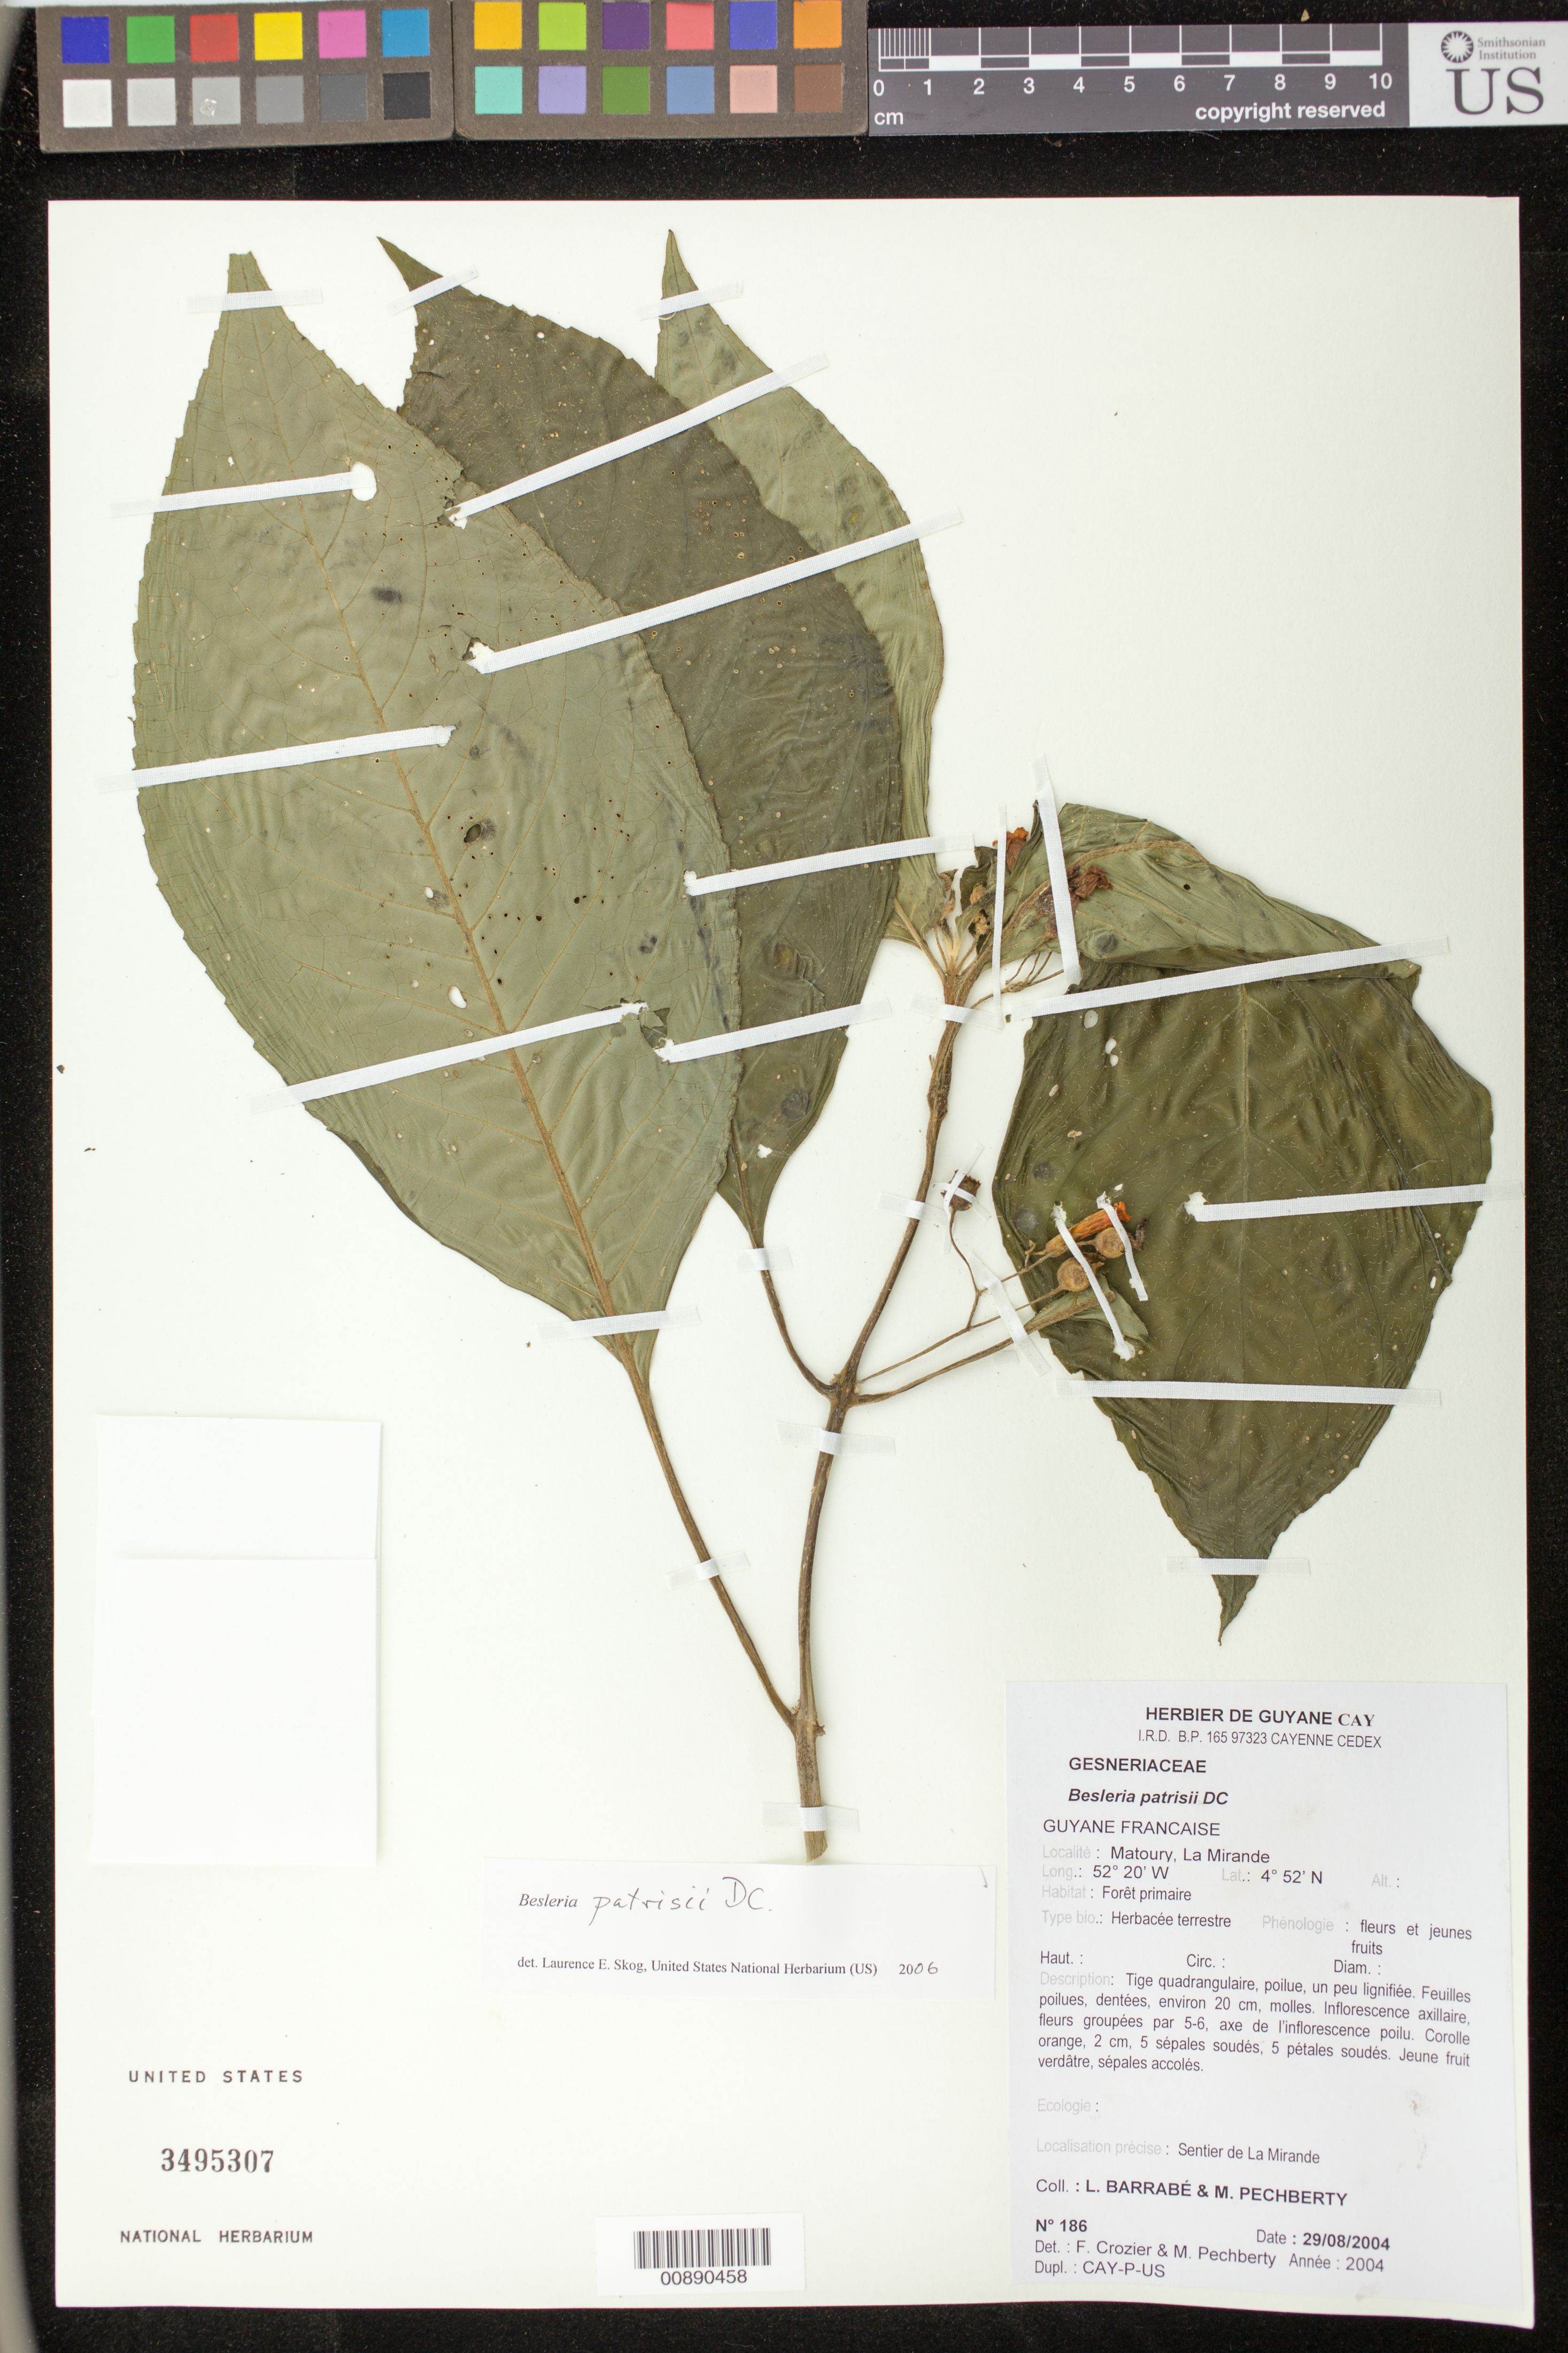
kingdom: Plantae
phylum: Tracheophyta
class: Magnoliopsida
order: Lamiales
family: Gesneriaceae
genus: Besleria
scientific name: Besleria patrisii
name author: DC.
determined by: Skog, Laurence E.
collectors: L. Barrabé & M. Pechberty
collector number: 186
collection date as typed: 29 Aug 2004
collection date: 2004-08-29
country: French Guiana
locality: Matoury, La Mirande, Sentier de La Mirande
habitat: Forêt primaire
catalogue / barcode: US 3495307